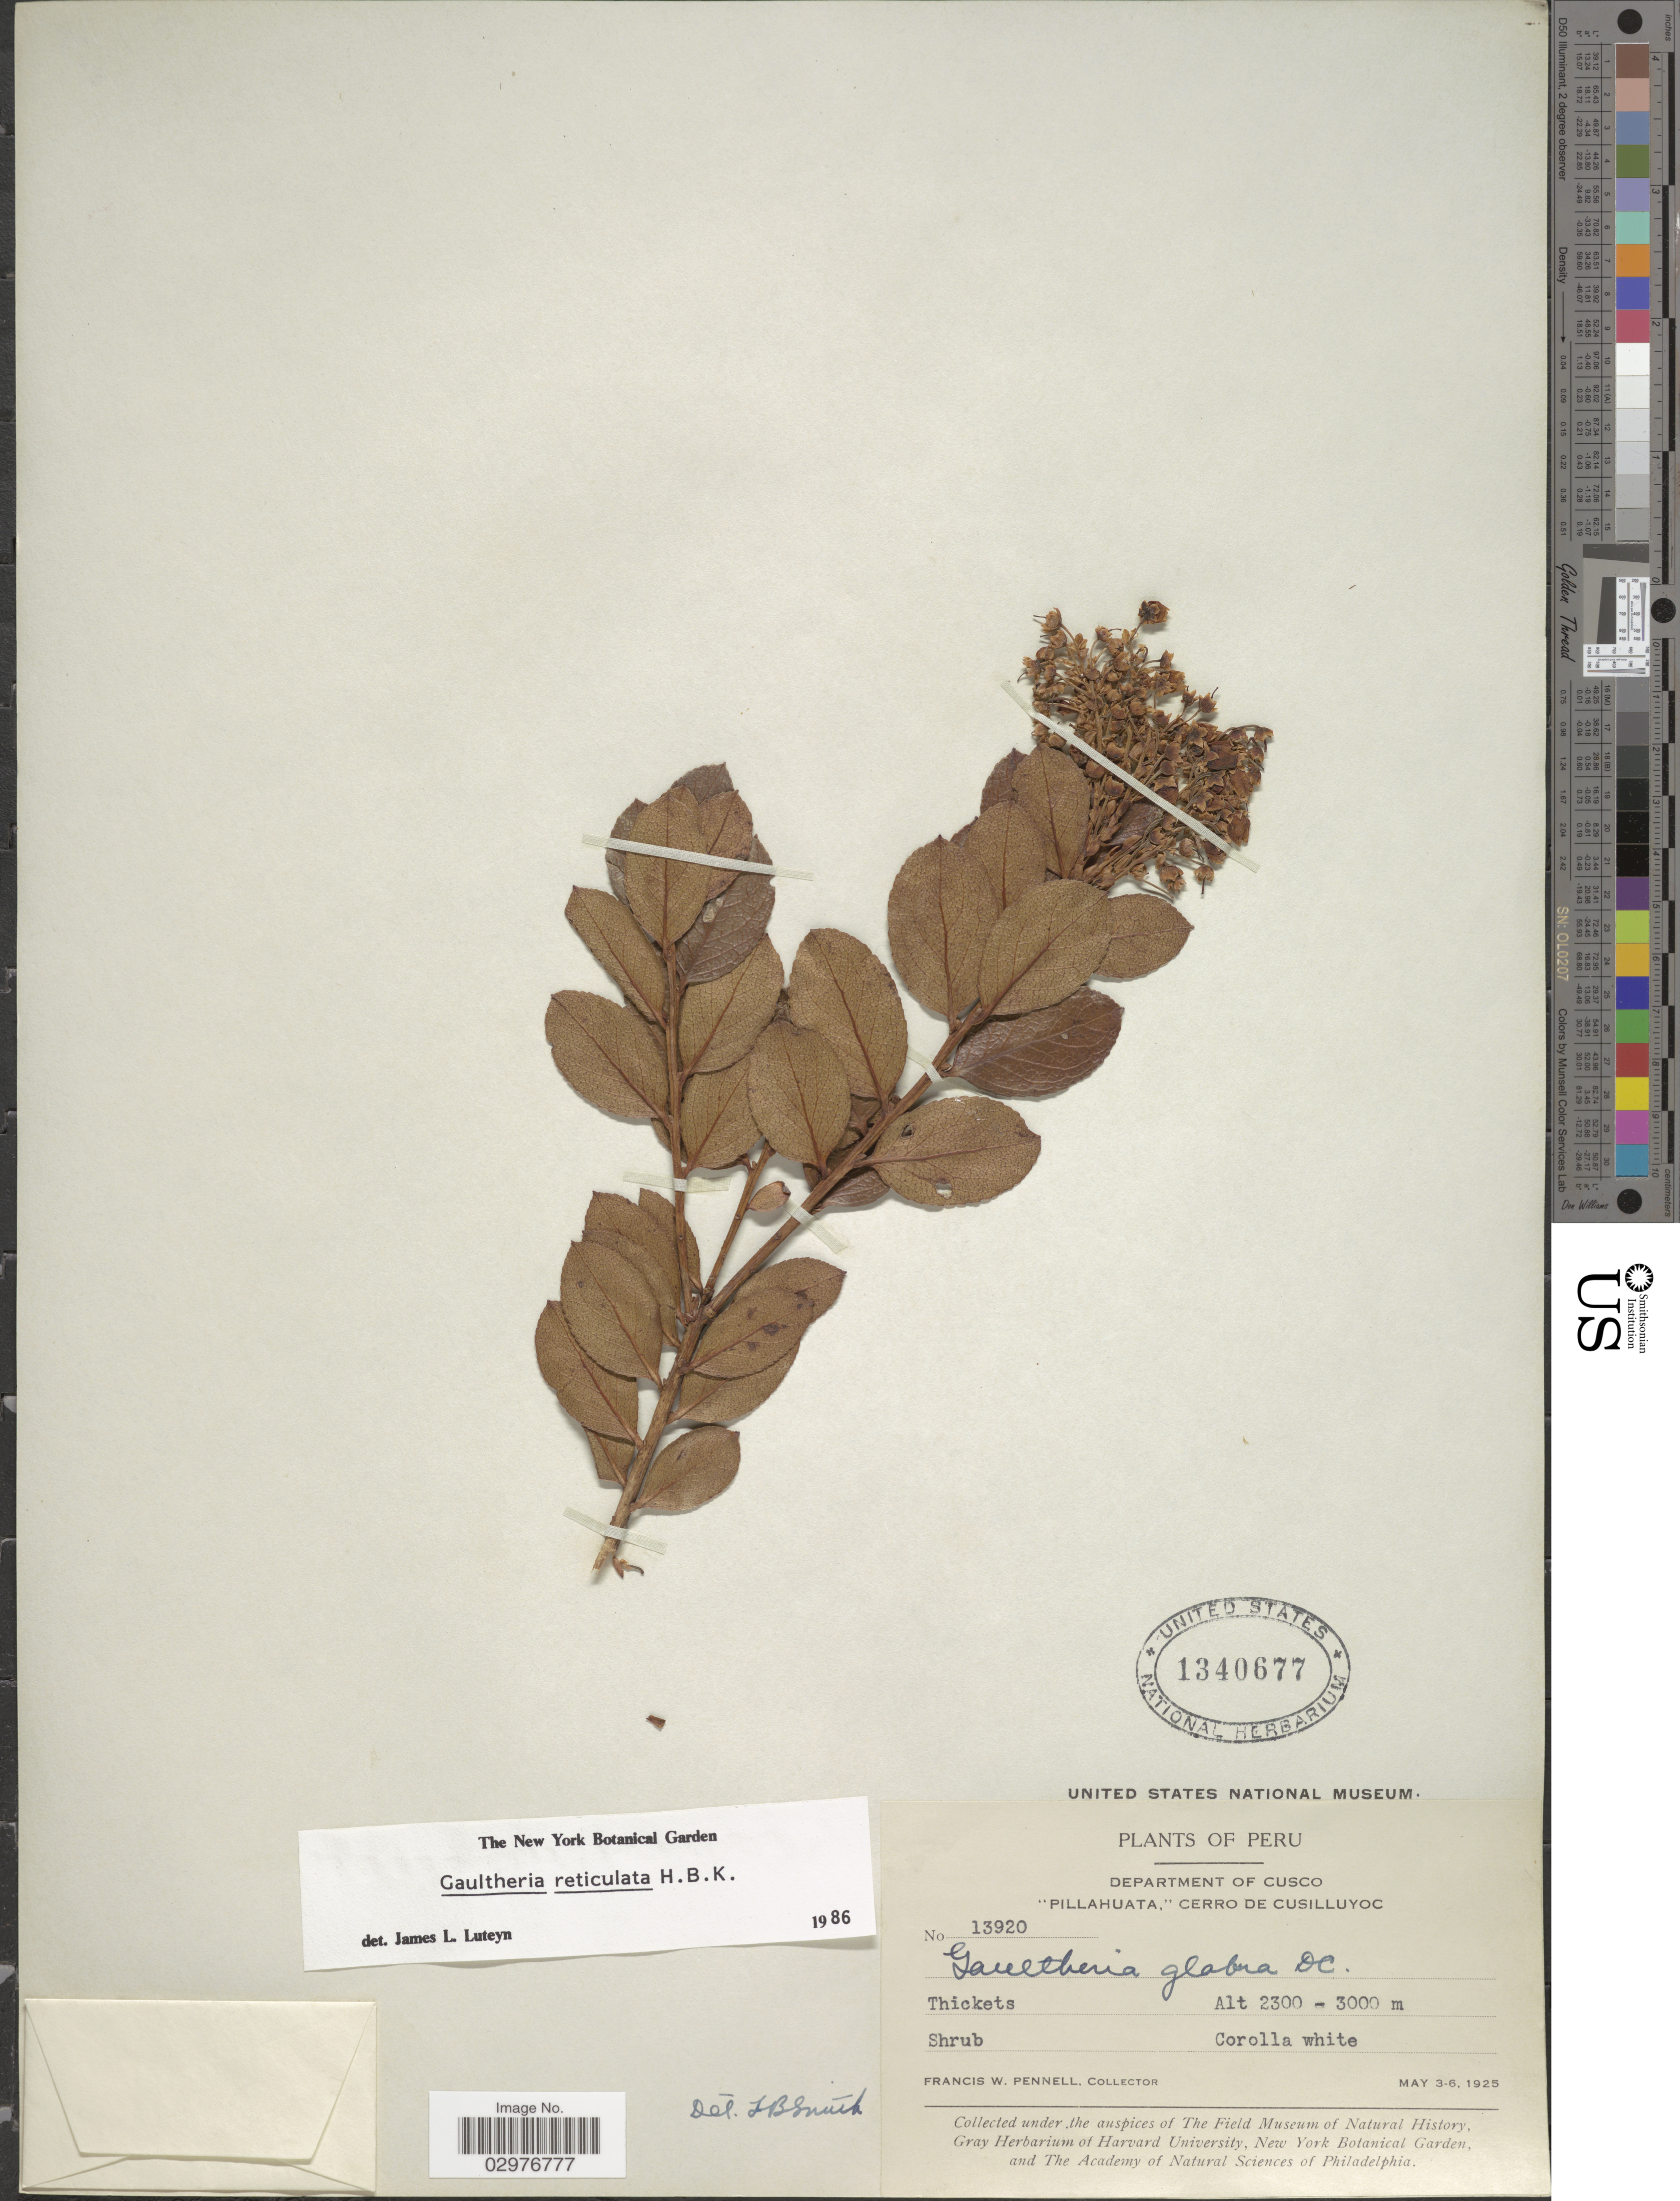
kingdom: Plantae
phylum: Tracheophyta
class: Magnoliopsida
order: Ericales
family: Ericaceae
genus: Gaultheria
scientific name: Gaultheria reticulata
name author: Kunth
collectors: F. W. Pennell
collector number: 13920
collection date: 1925-05-03/1925-05-06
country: Peru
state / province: Cusco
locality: Department of Cusco. "Pillahuata," Cerro de Cusilluyoc.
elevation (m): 2300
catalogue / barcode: US 1340677